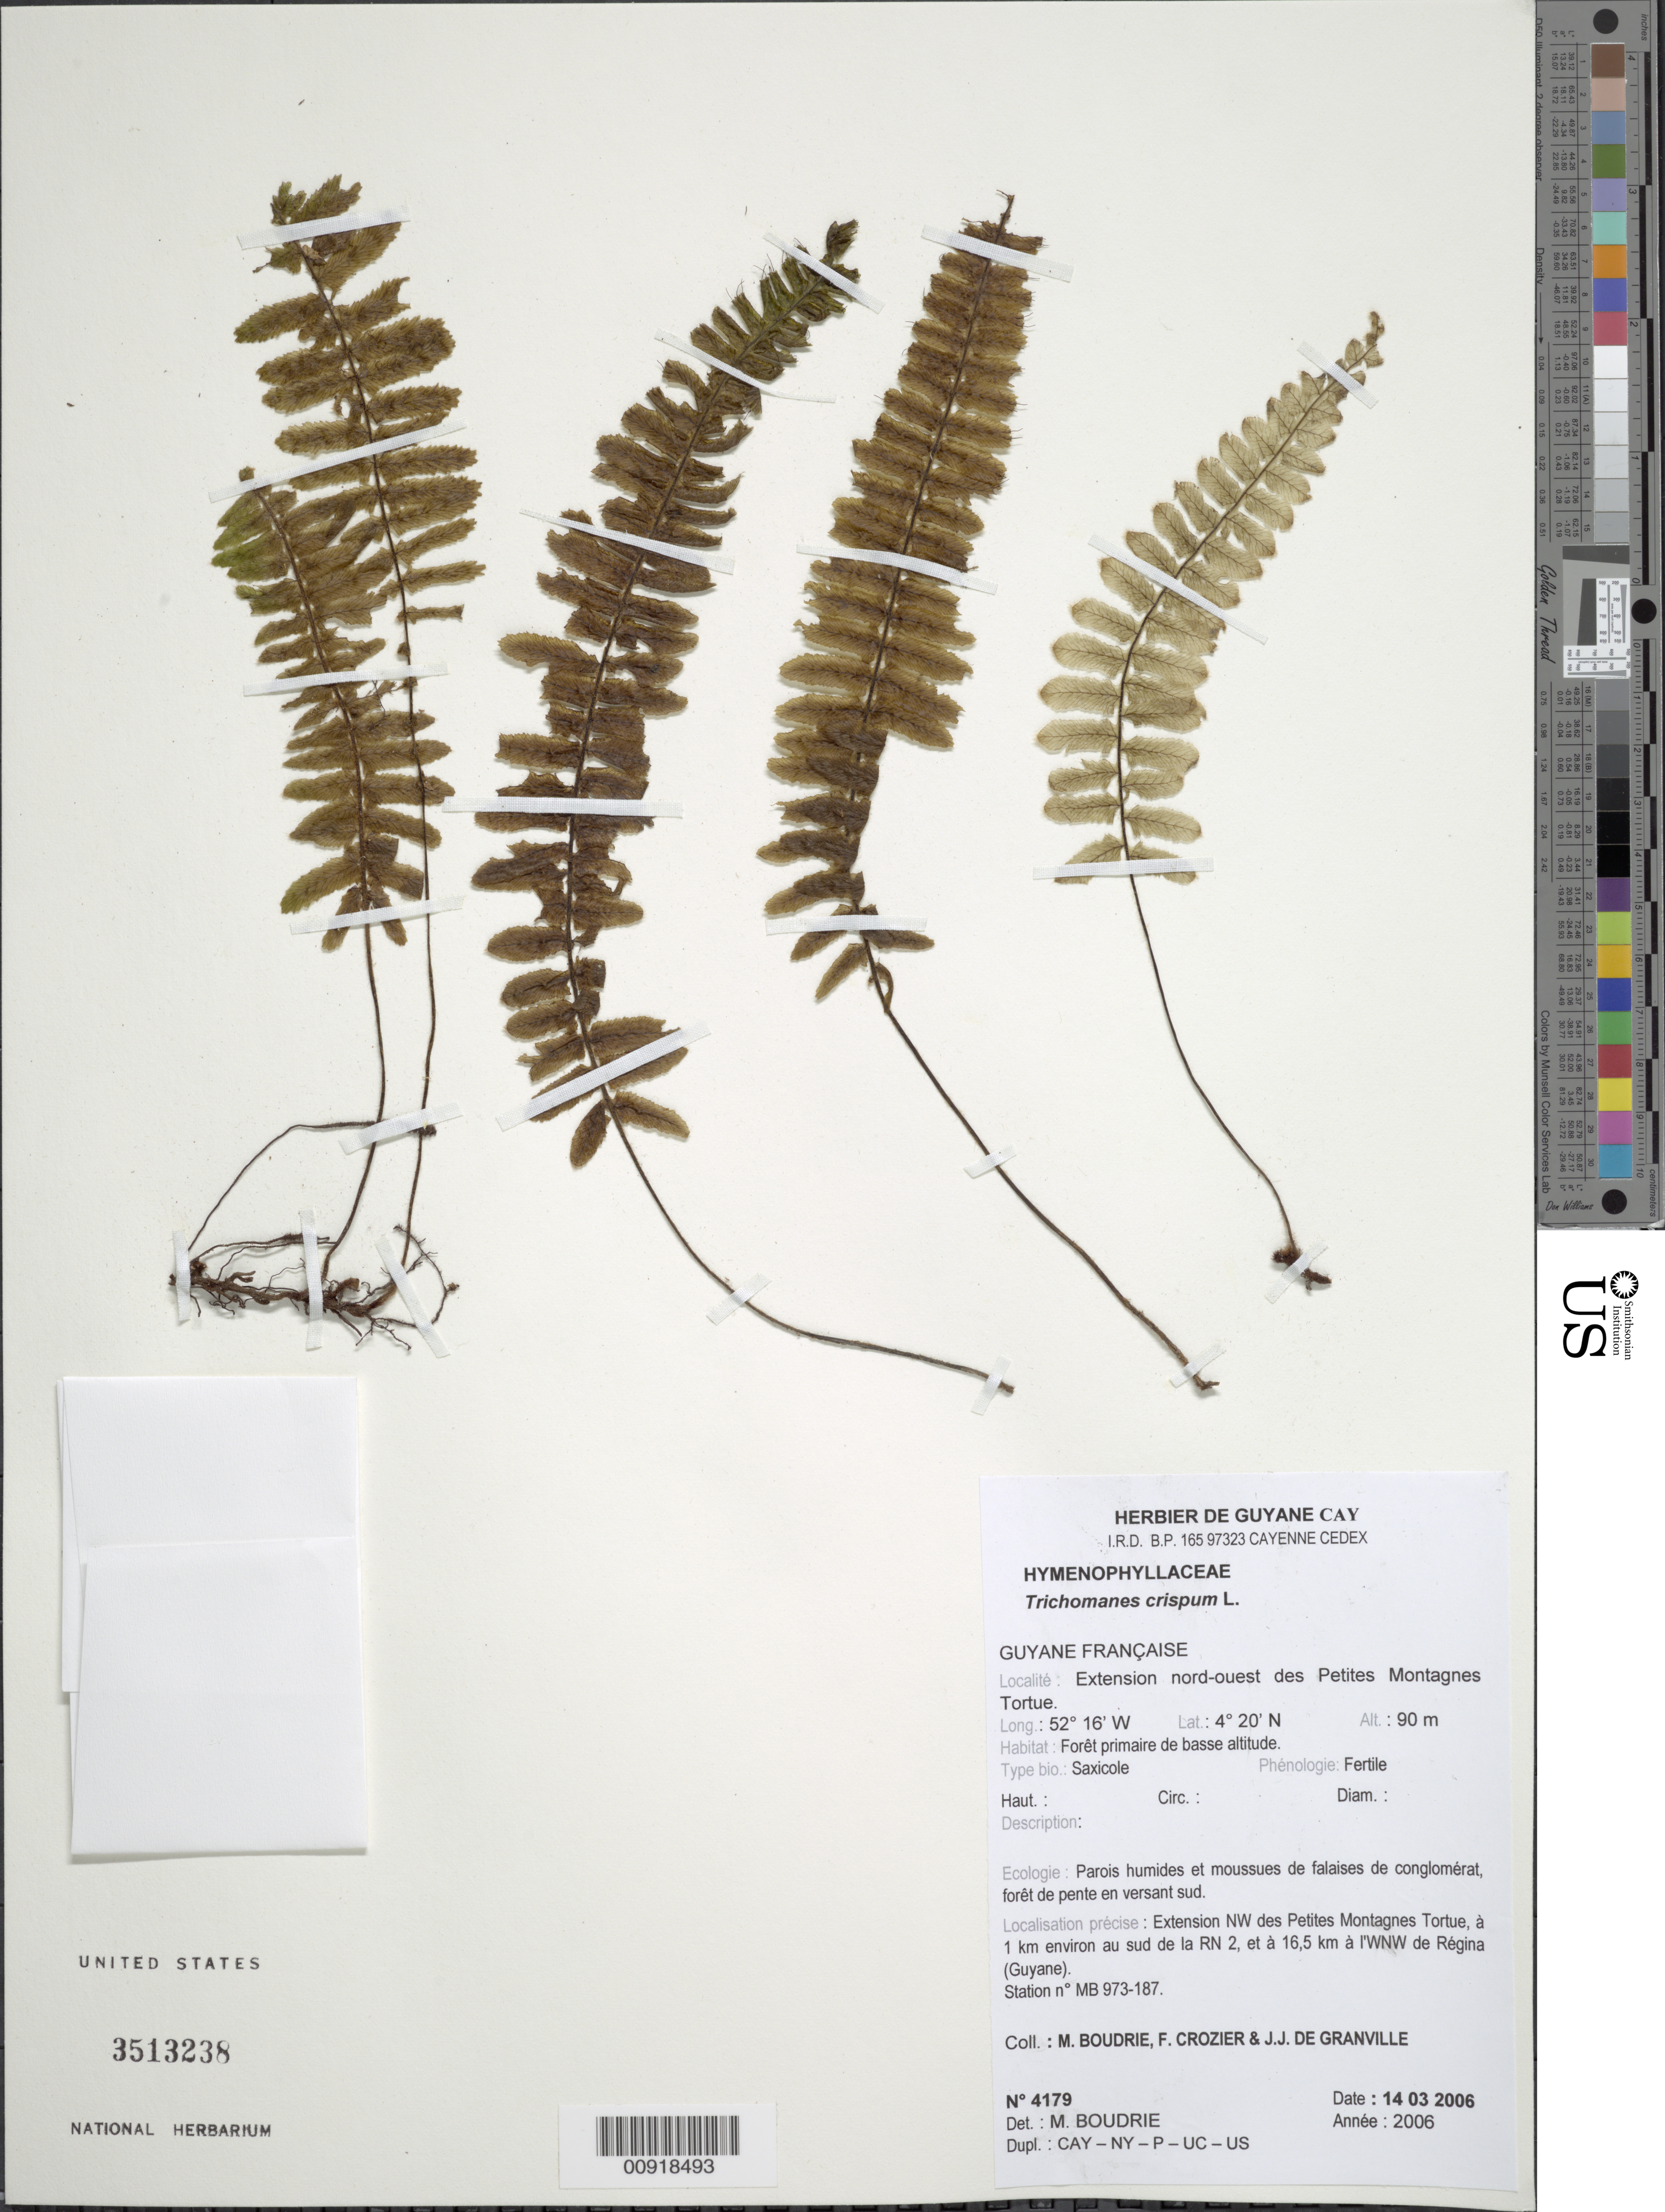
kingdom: Plantae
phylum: Tracheophyta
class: Polypodiopsida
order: Hymenophyllales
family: Hymenophyllaceae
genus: Trichomanes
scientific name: Trichomanes crispum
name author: L.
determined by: Boudrie, M.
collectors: M. Boudrie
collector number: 4179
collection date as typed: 14-Mar-06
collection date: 2006-03-14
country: French Guiana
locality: Petites Montagnes Tortue, extension NW, 1 km sud de la R.N. 2, 16.5 km WNW de Régina (Guyane)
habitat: Forêt primaire de basse altitude; parois humides et moussues de falaises de conglomérat, forêt de pente en versant sud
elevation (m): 90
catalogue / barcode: US 3513238